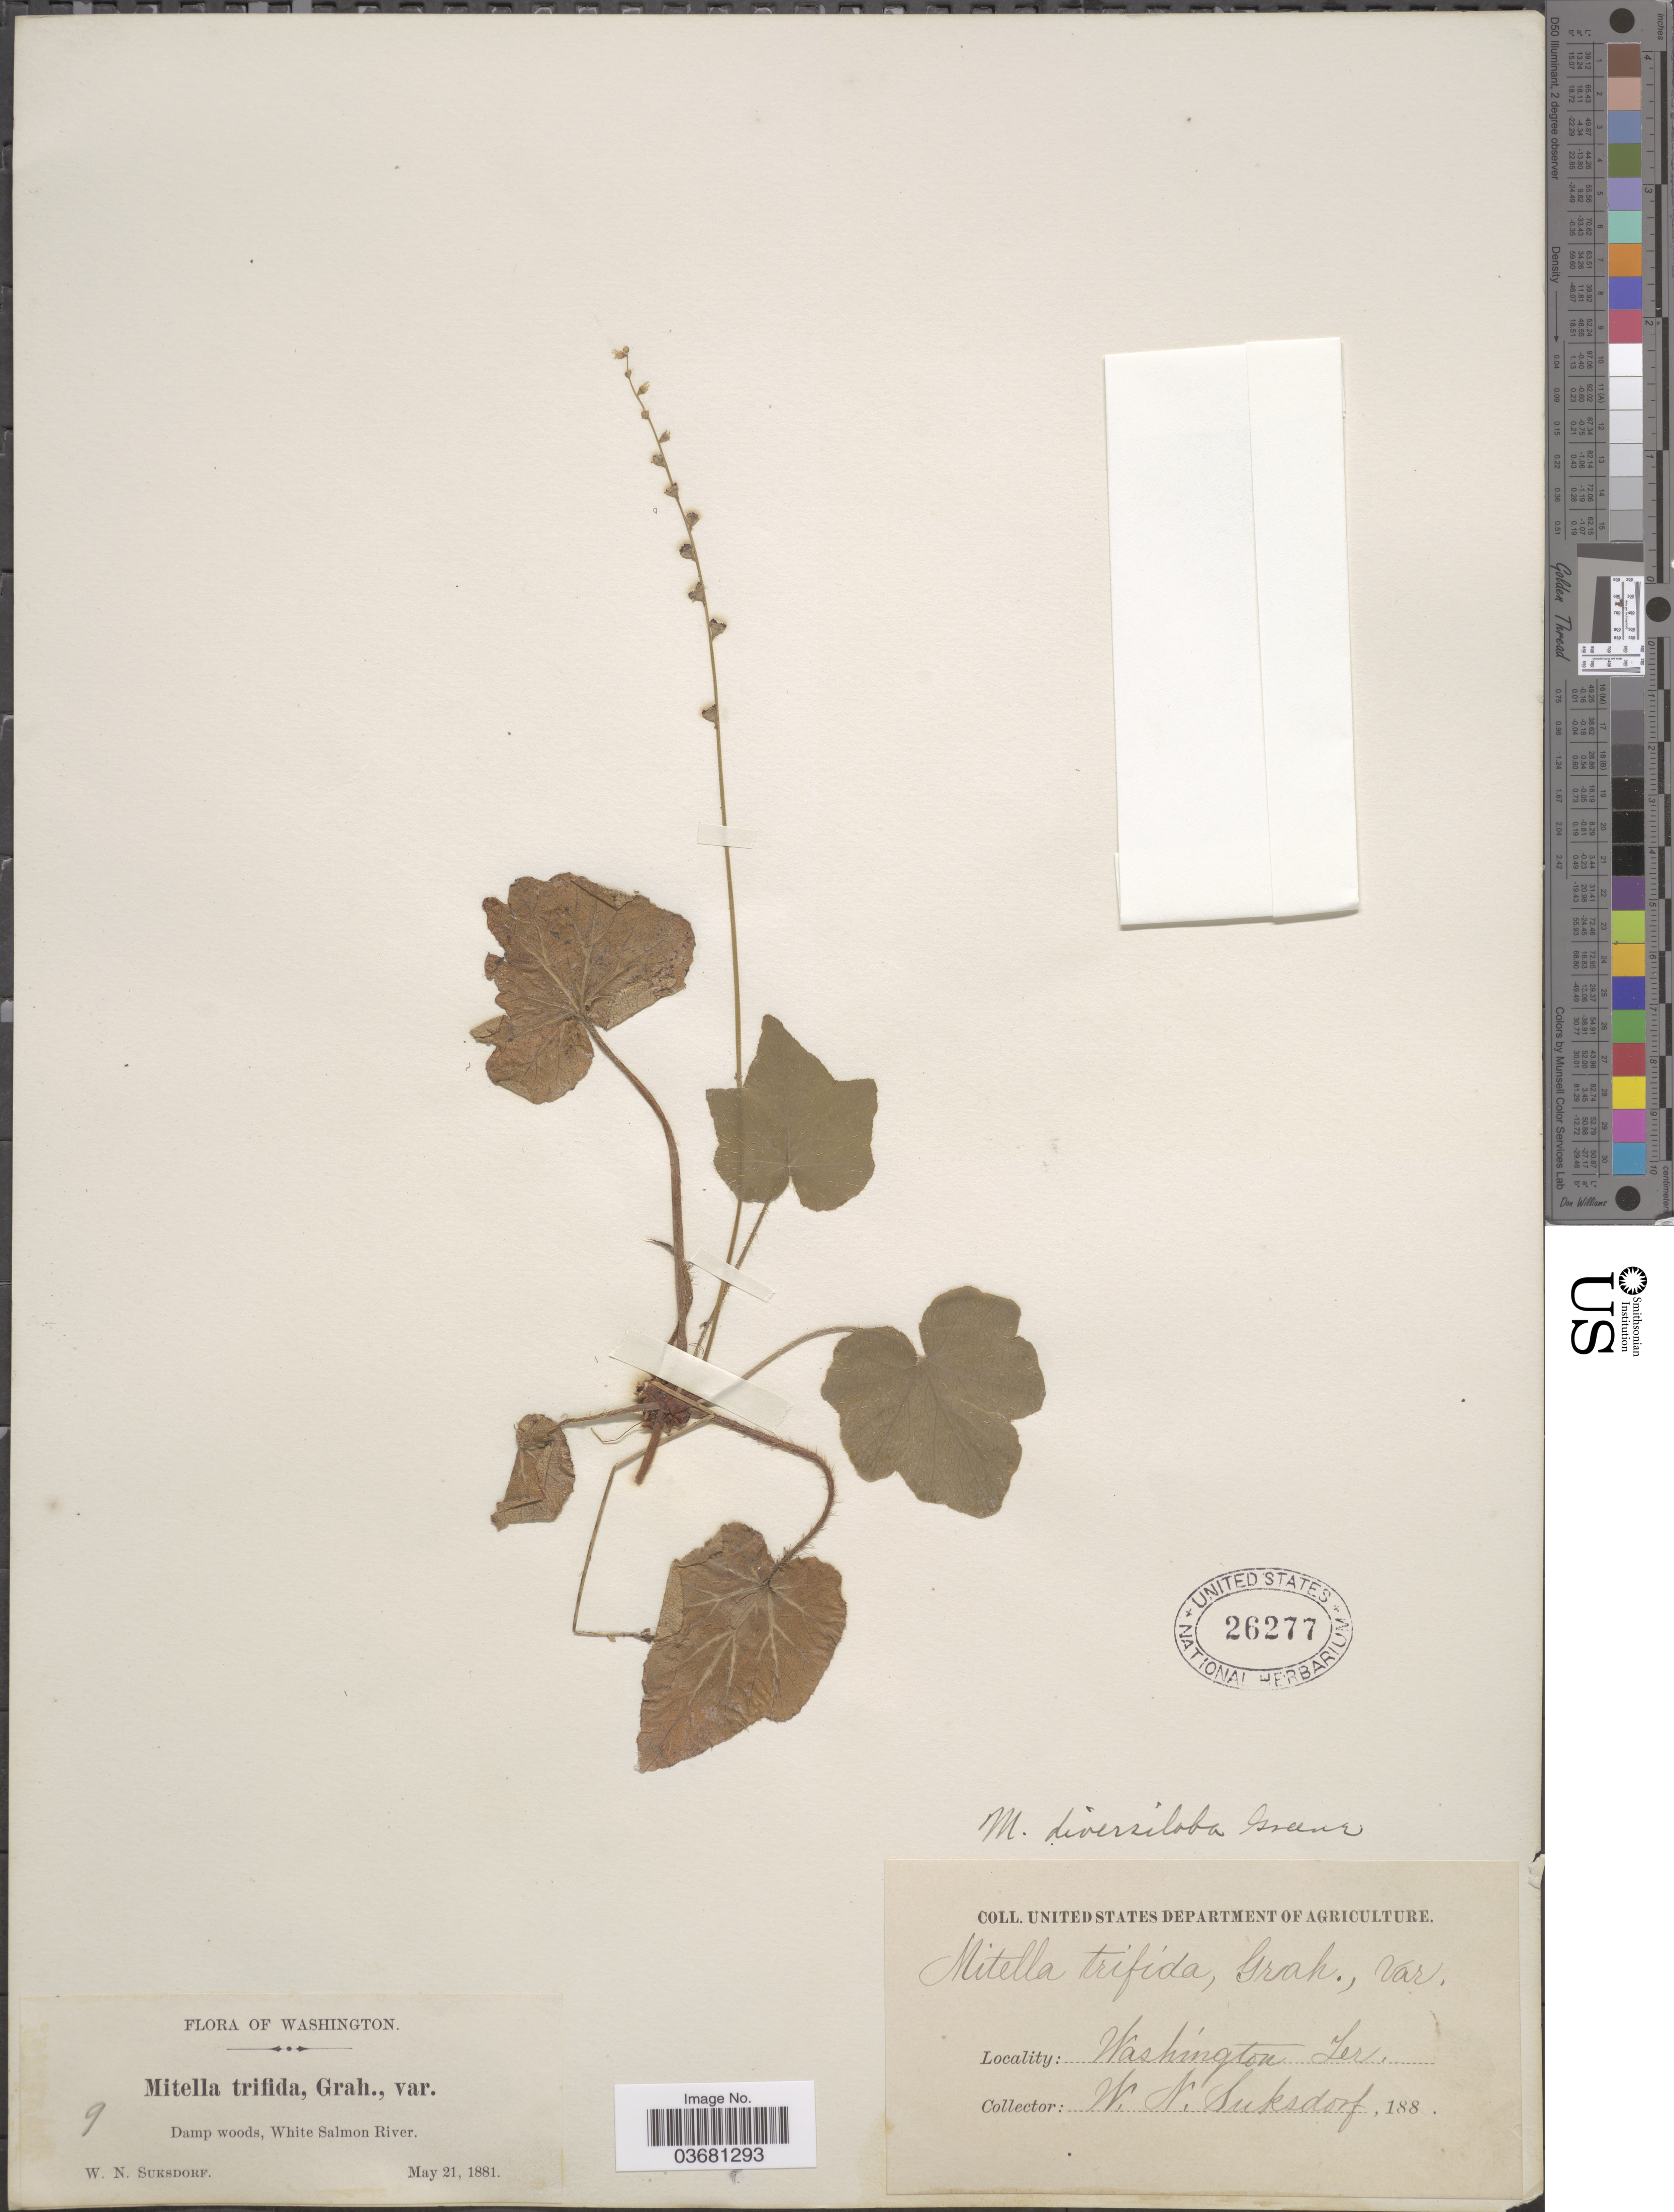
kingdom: Plantae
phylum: Tracheophyta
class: Magnoliopsida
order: Saxifragales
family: Saxifragaceae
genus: Mitella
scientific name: Mitella diversiloba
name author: Piper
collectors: W. N. Suksdorf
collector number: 9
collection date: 1881-05-21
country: United States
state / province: Washington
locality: Damp woods, White Salmon River.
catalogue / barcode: US 26277